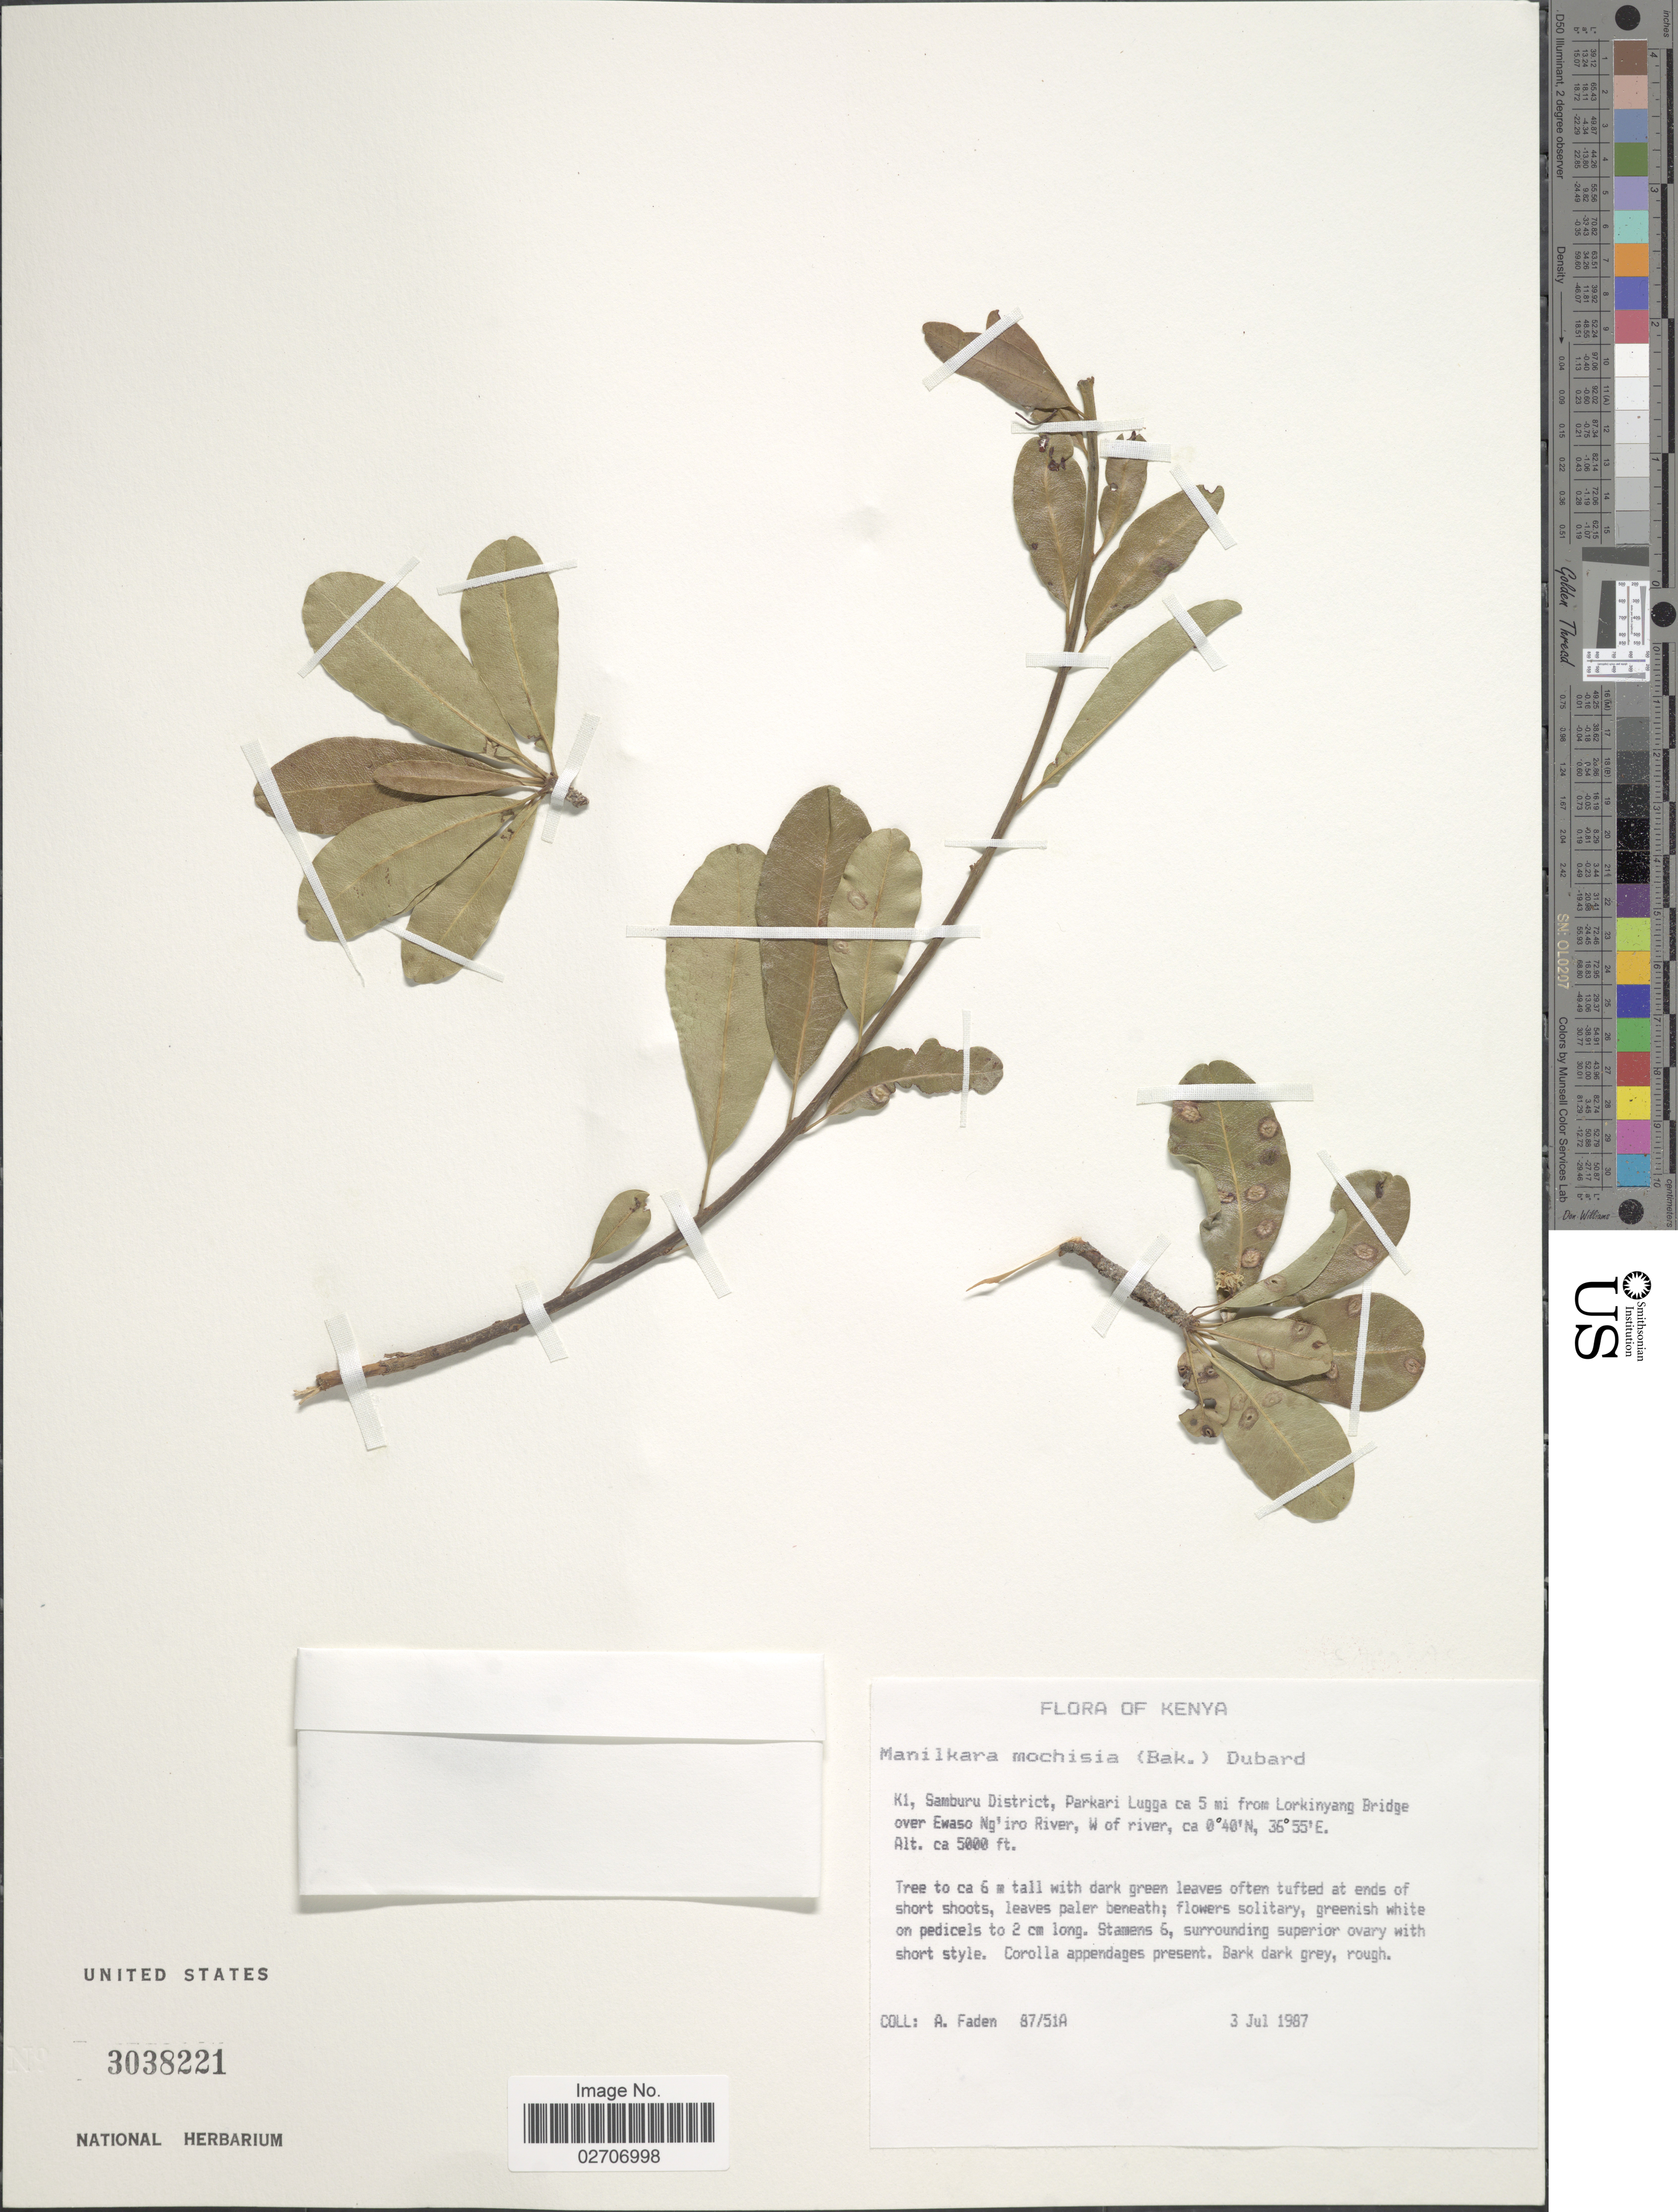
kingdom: Plantae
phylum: Tracheophyta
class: Magnoliopsida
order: Ericales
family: Sapotaceae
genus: Manilkara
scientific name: Manilkara mochisia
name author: (Baker) Dubard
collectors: A. J. Faden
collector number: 87/51A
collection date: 1987-07-03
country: Kenya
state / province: Samburu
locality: K1, Samburu District, Parkari Lugga ca 5 mi from Lorkinyang Bridge over Ewaso Ng'iro River, W of river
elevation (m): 1524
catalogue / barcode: US 3038221